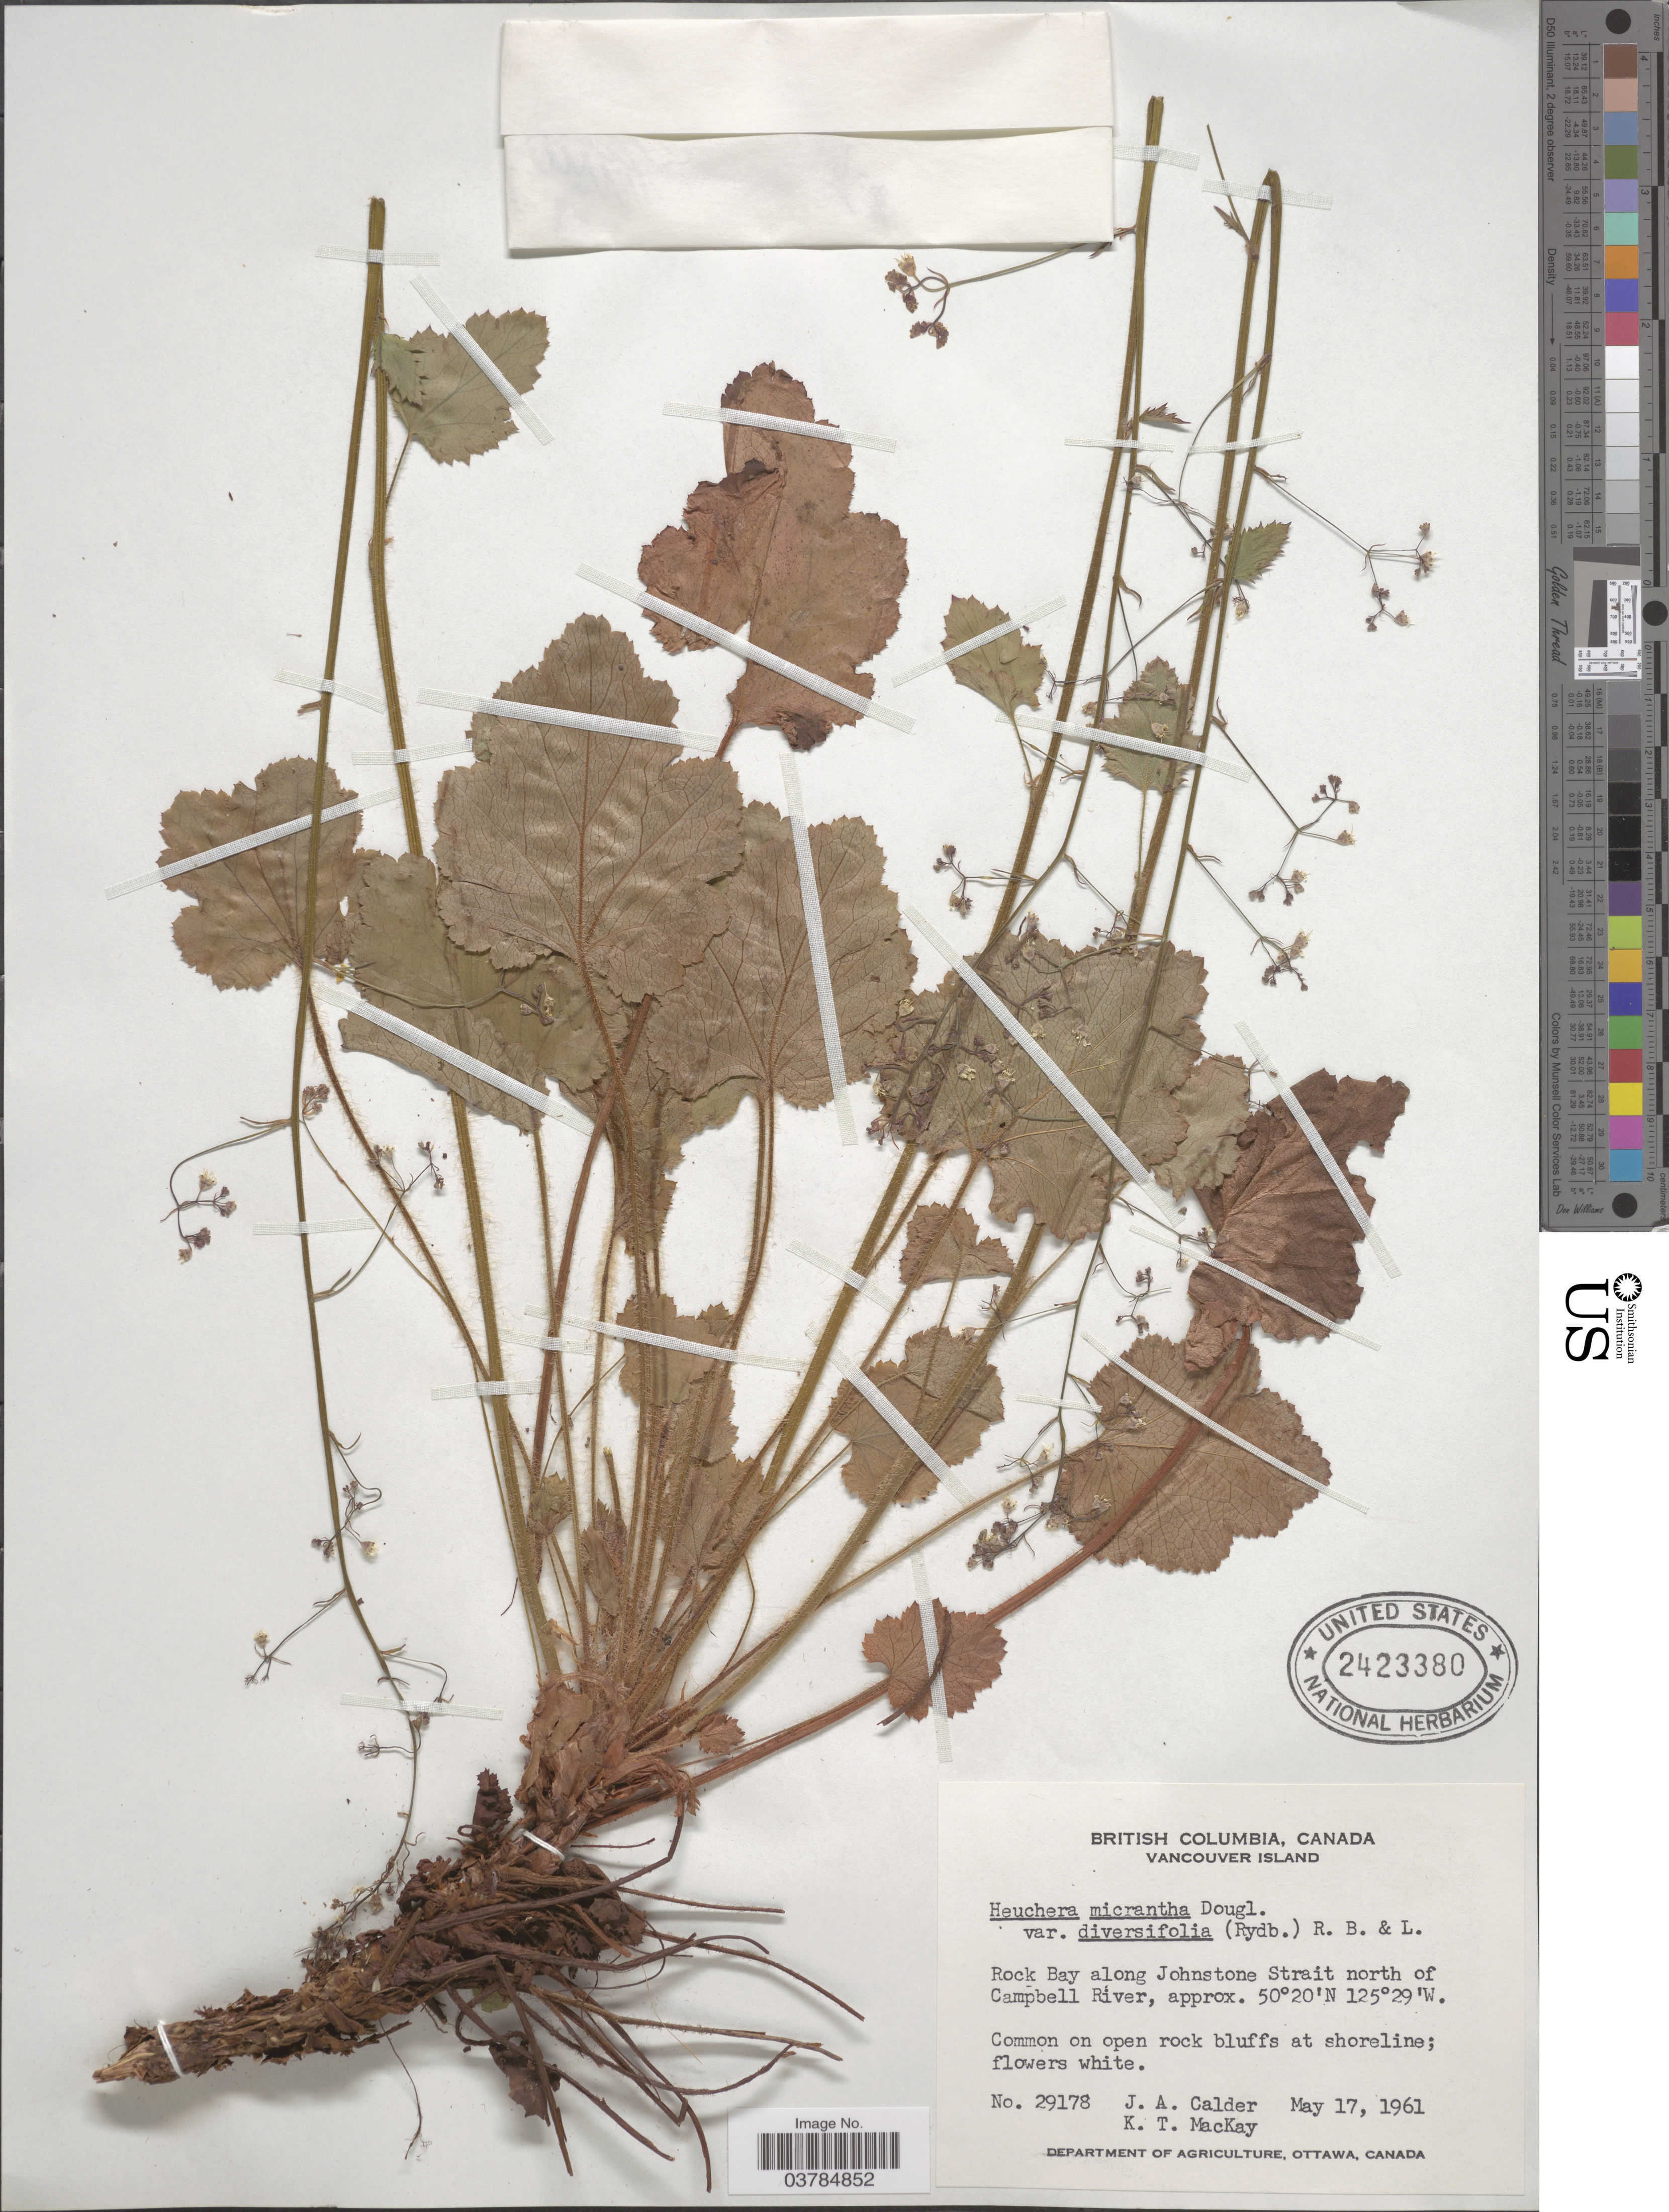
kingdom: Plantae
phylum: Tracheophyta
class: Magnoliopsida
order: Saxifragales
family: Saxifragaceae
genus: Heuchera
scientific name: Heuchera micrantha var. diversifolia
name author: (Rydb.) Rosend. et al.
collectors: J. A. Calder & K. T. Mackay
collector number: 29178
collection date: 1961-05-17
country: Canada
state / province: British Columbia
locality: Vancouver Island. Rock Bay along Johnstone Strait north of Campbell River.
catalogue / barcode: US 2423380